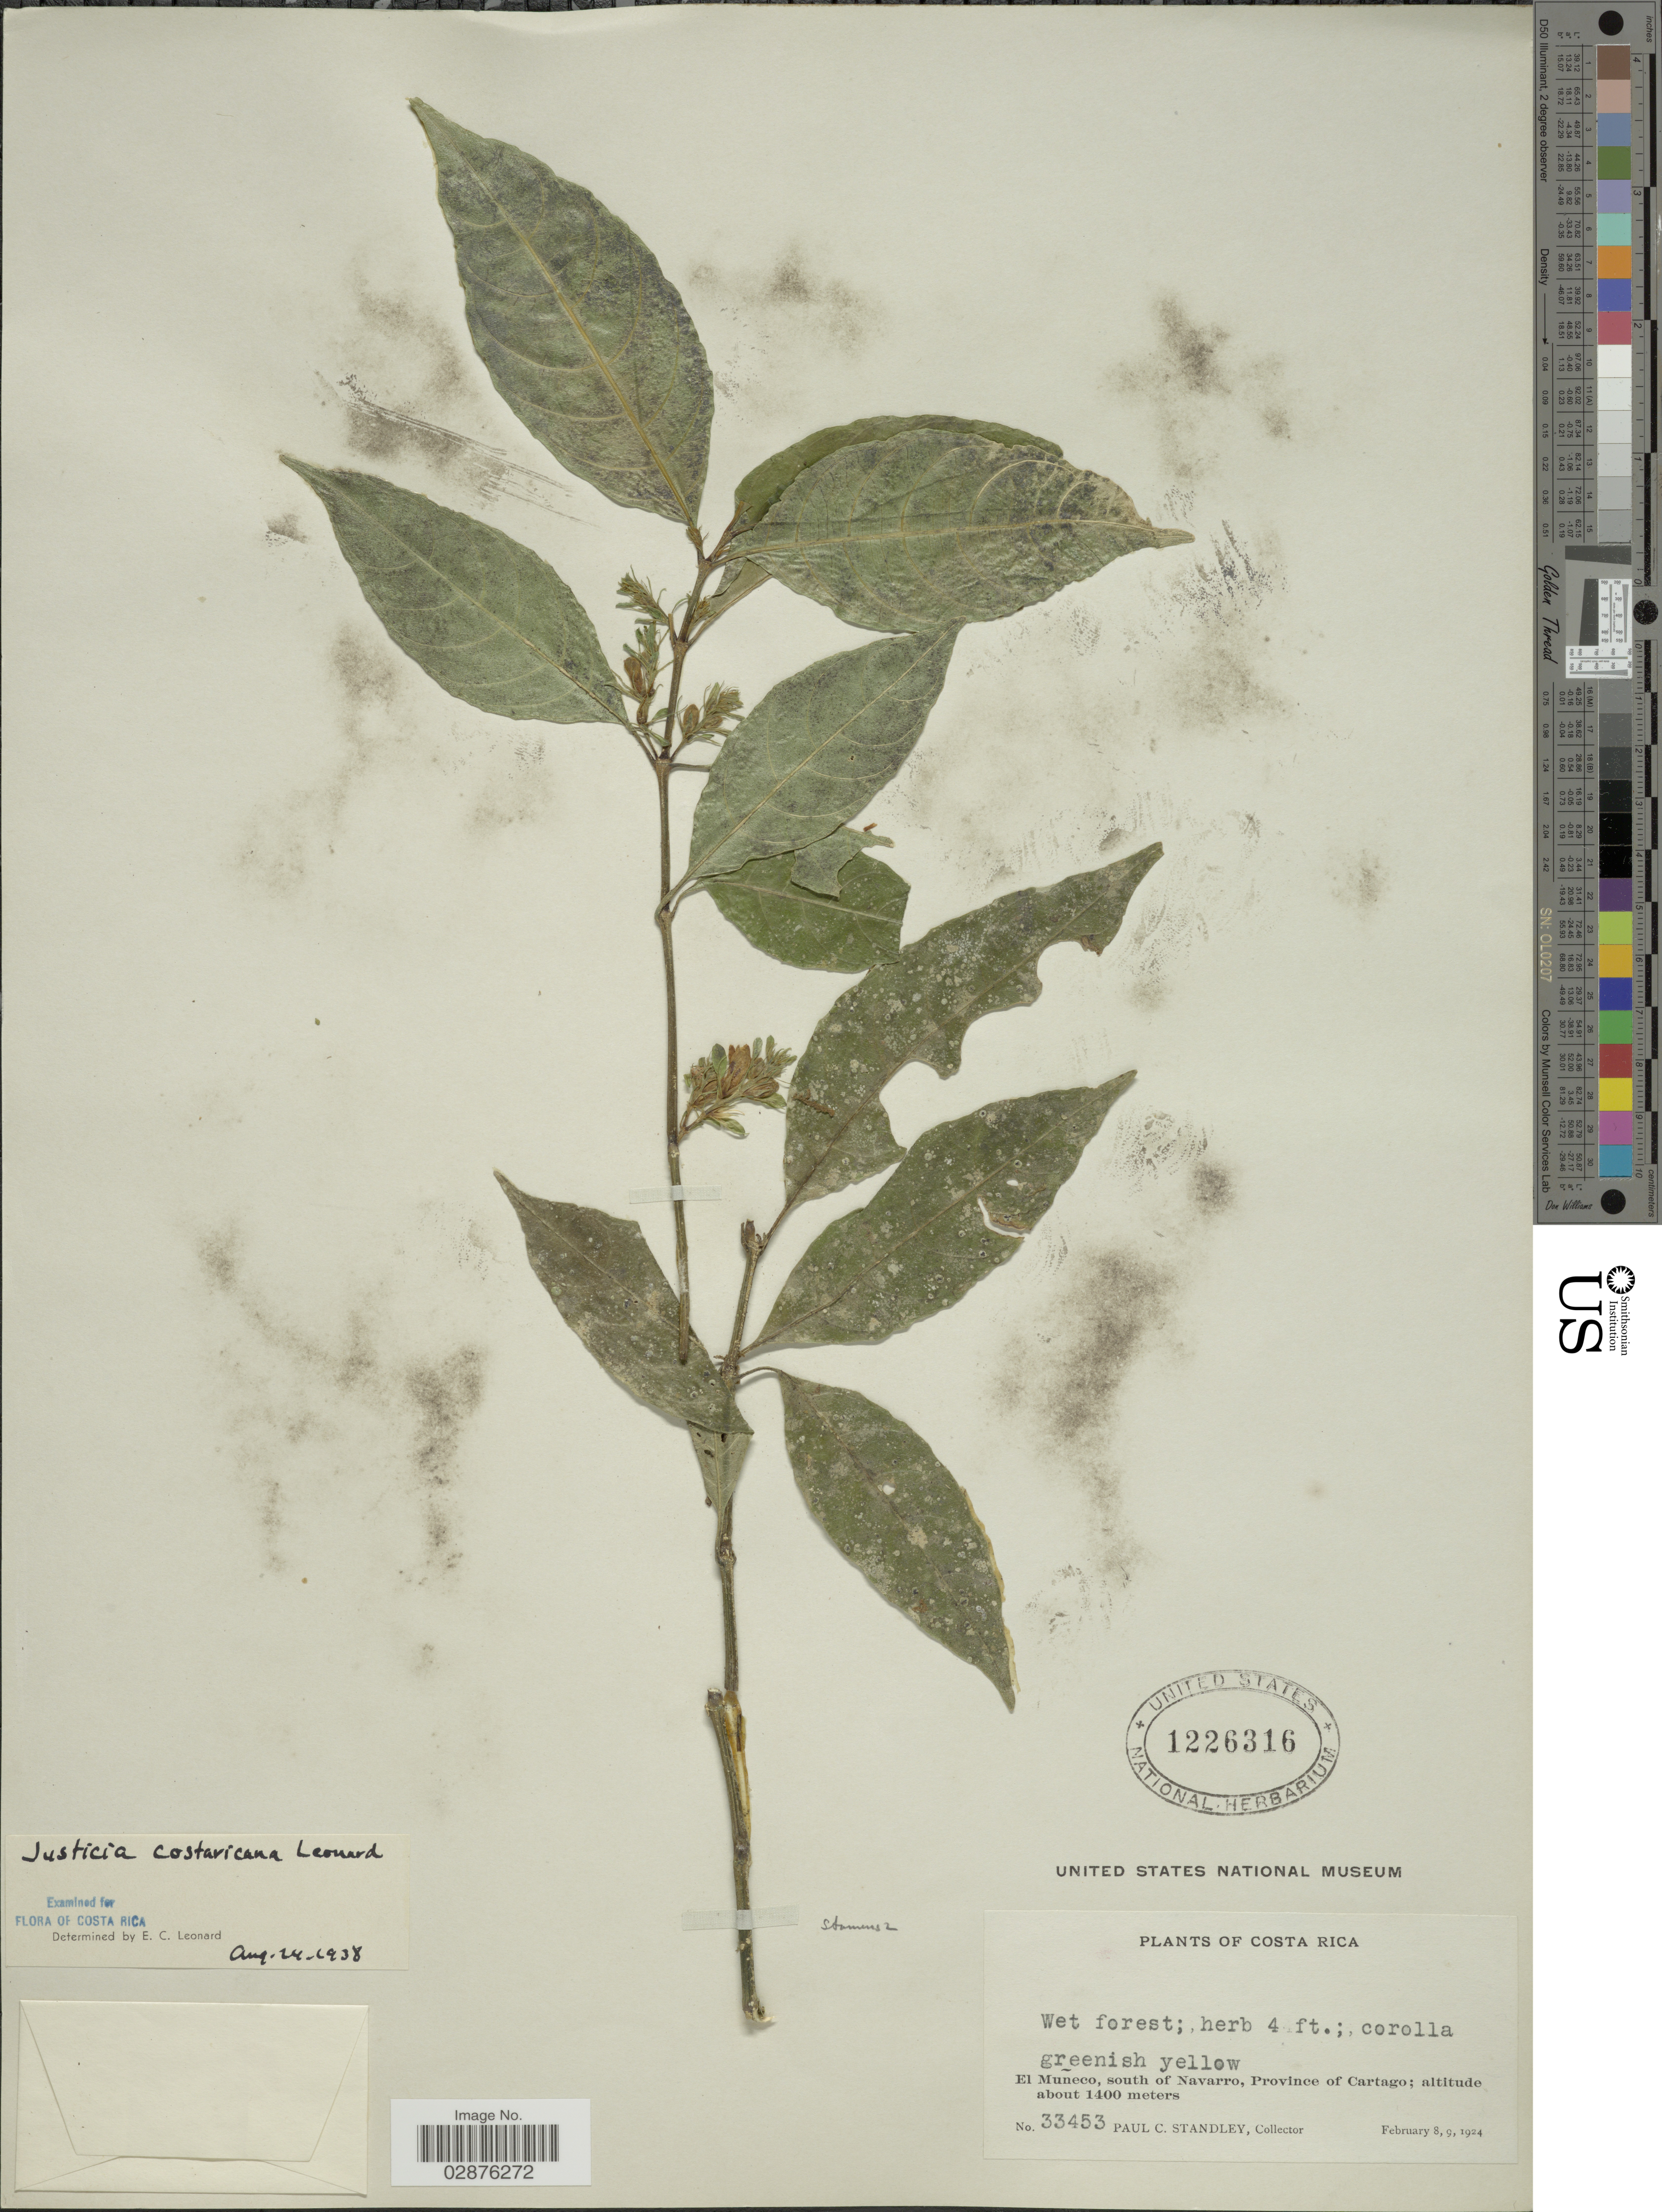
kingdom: Plantae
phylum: Tracheophyta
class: Magnoliopsida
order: Lamiales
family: Acanthaceae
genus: Justicia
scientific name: Justicia costaricana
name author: Leonard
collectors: P. C. Standley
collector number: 33453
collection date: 1924-02-08/1924-02-09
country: Costa Rica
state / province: Cartago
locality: El Muñeco, south of Navarro.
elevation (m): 1400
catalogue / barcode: US 1226316